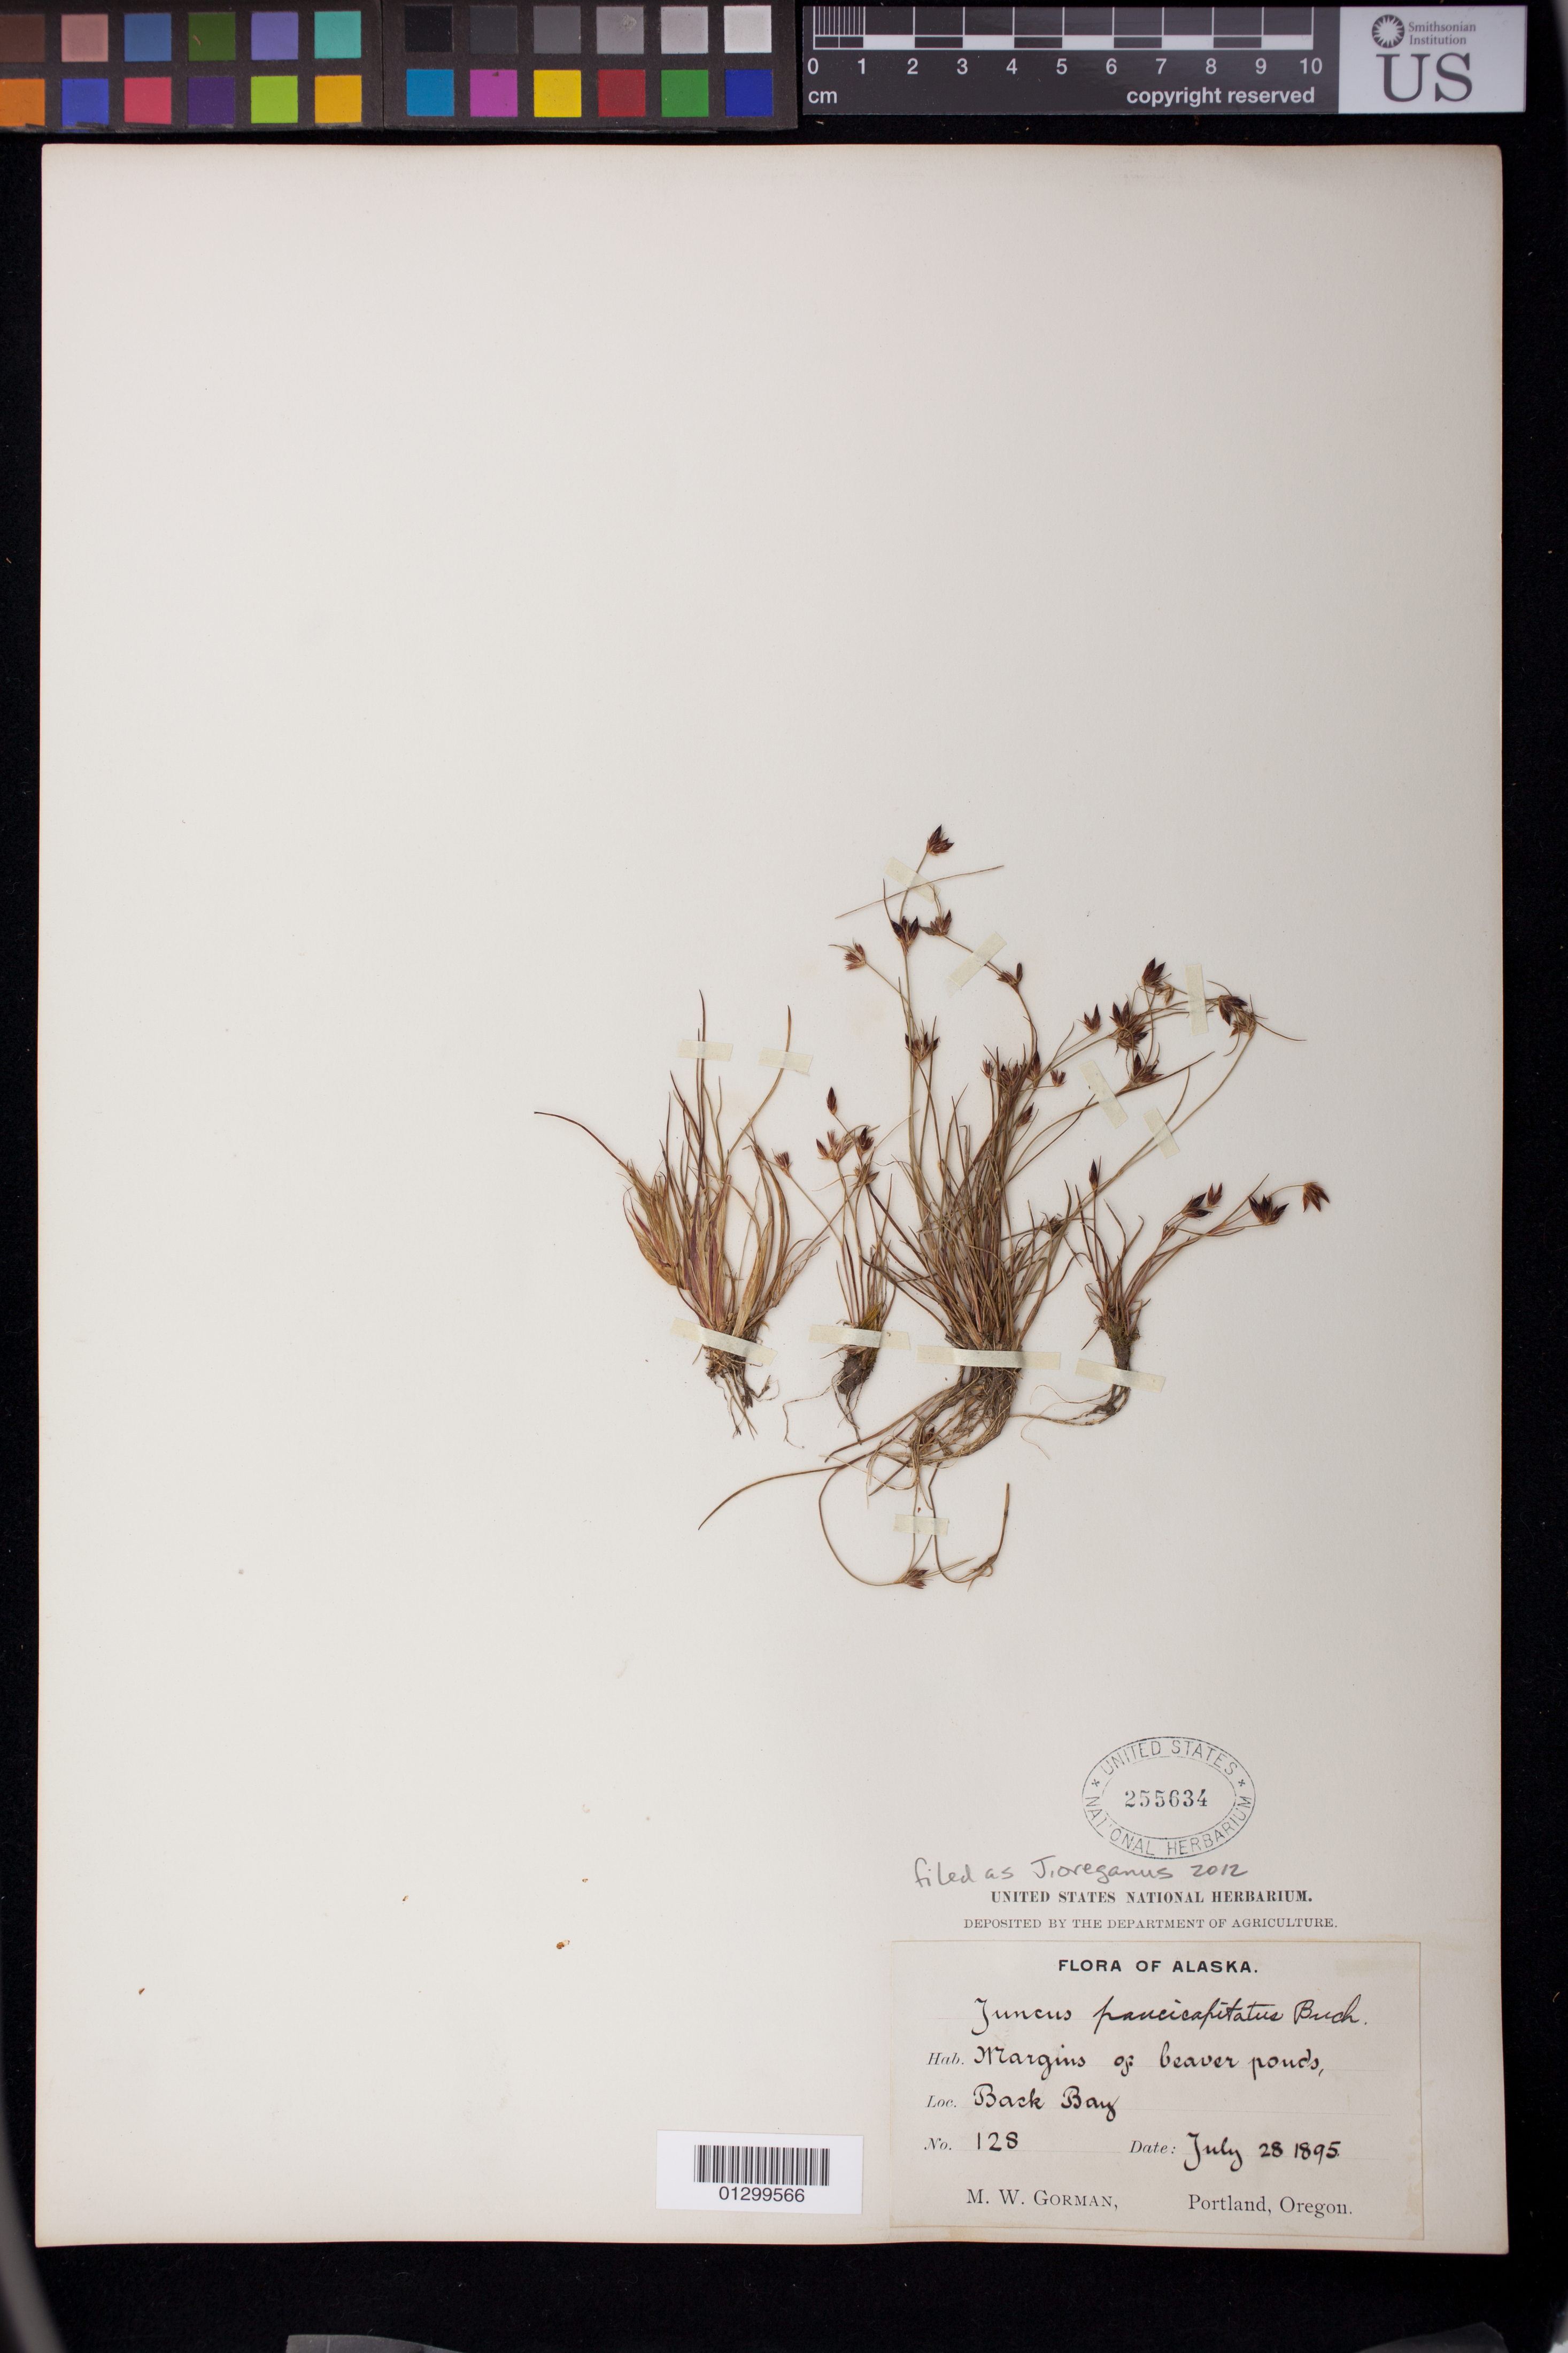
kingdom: Plantae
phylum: Tracheophyta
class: Liliopsida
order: Poales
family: Juncaceae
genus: Juncus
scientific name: Juncus oreganus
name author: S. Watson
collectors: M. W. Gorman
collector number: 128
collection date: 1895-07-28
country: United States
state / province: Alaska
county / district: Kodiak Island Borough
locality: Back Bay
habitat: Margins of beaver ponds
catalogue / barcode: US 255634